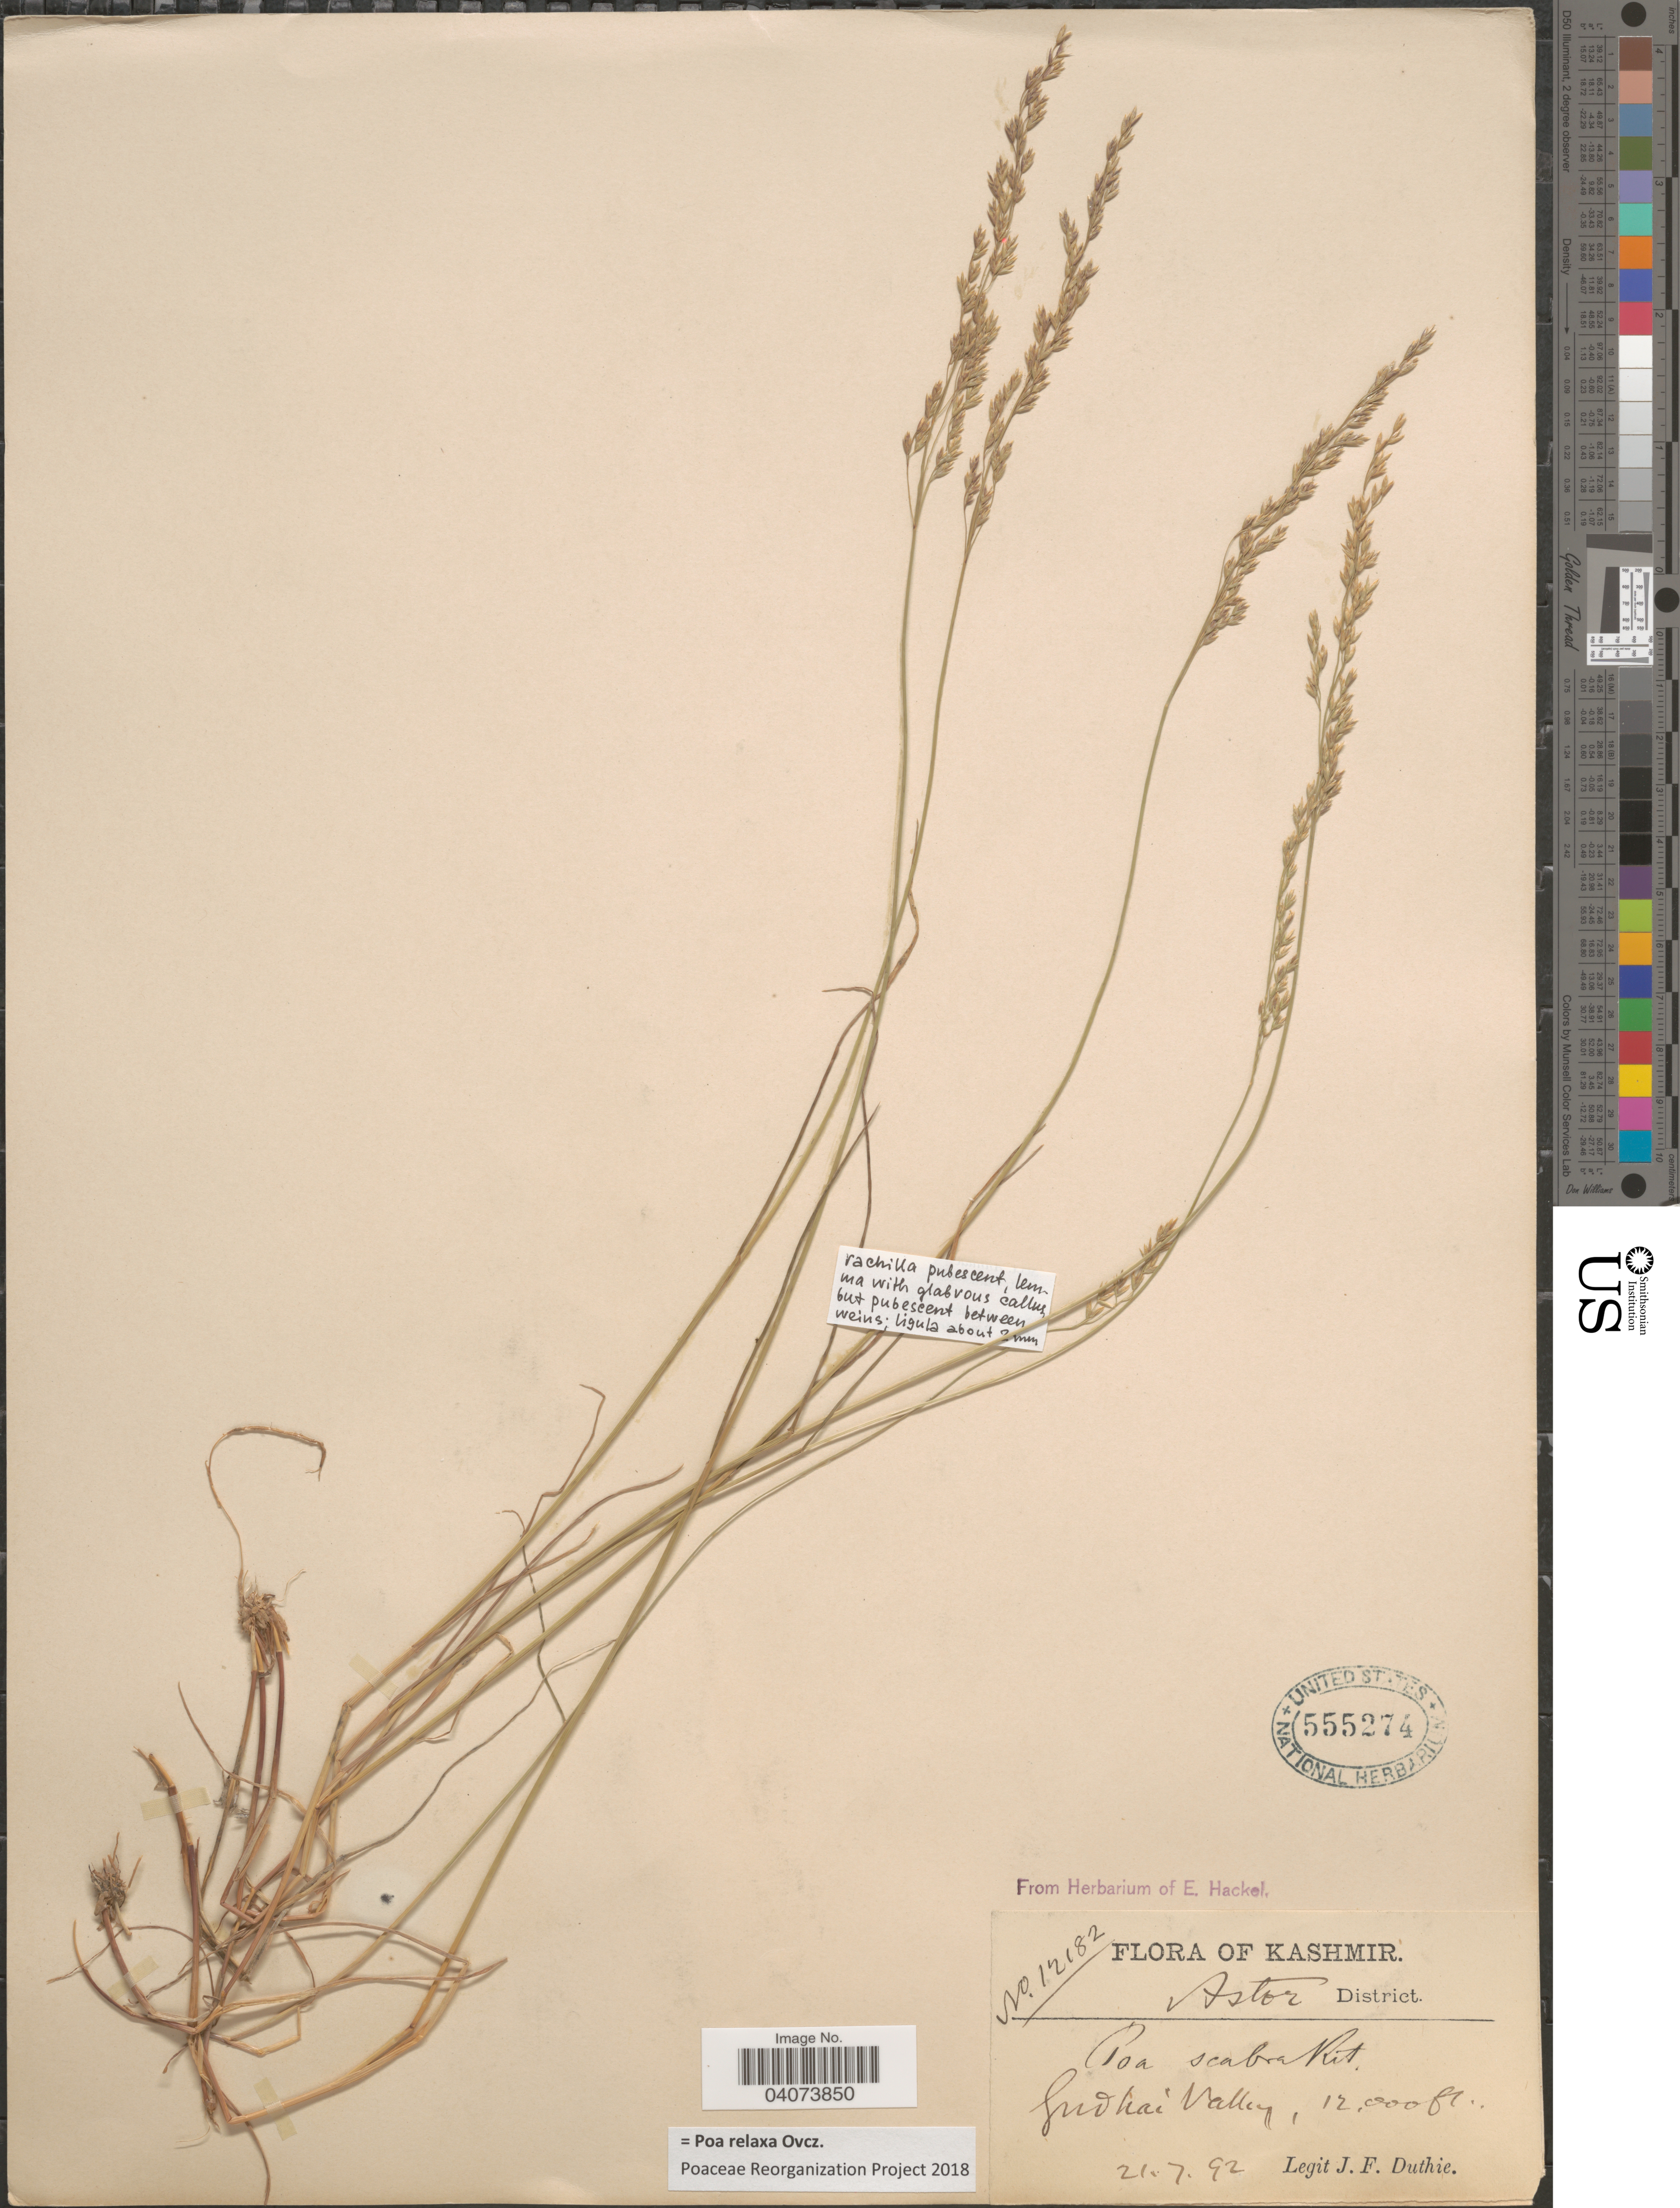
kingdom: Plantae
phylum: Tracheophyta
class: Liliopsida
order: Poales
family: Poaceae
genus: Poa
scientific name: Poa relaxa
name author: Ovcz.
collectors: J. F. Duthie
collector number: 12182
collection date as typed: Transcribed d/m/y: 21/7/92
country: India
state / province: Jammu and Kashmir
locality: Kashmir. Astor District. Gudhai Valley.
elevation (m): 3658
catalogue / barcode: US 555274